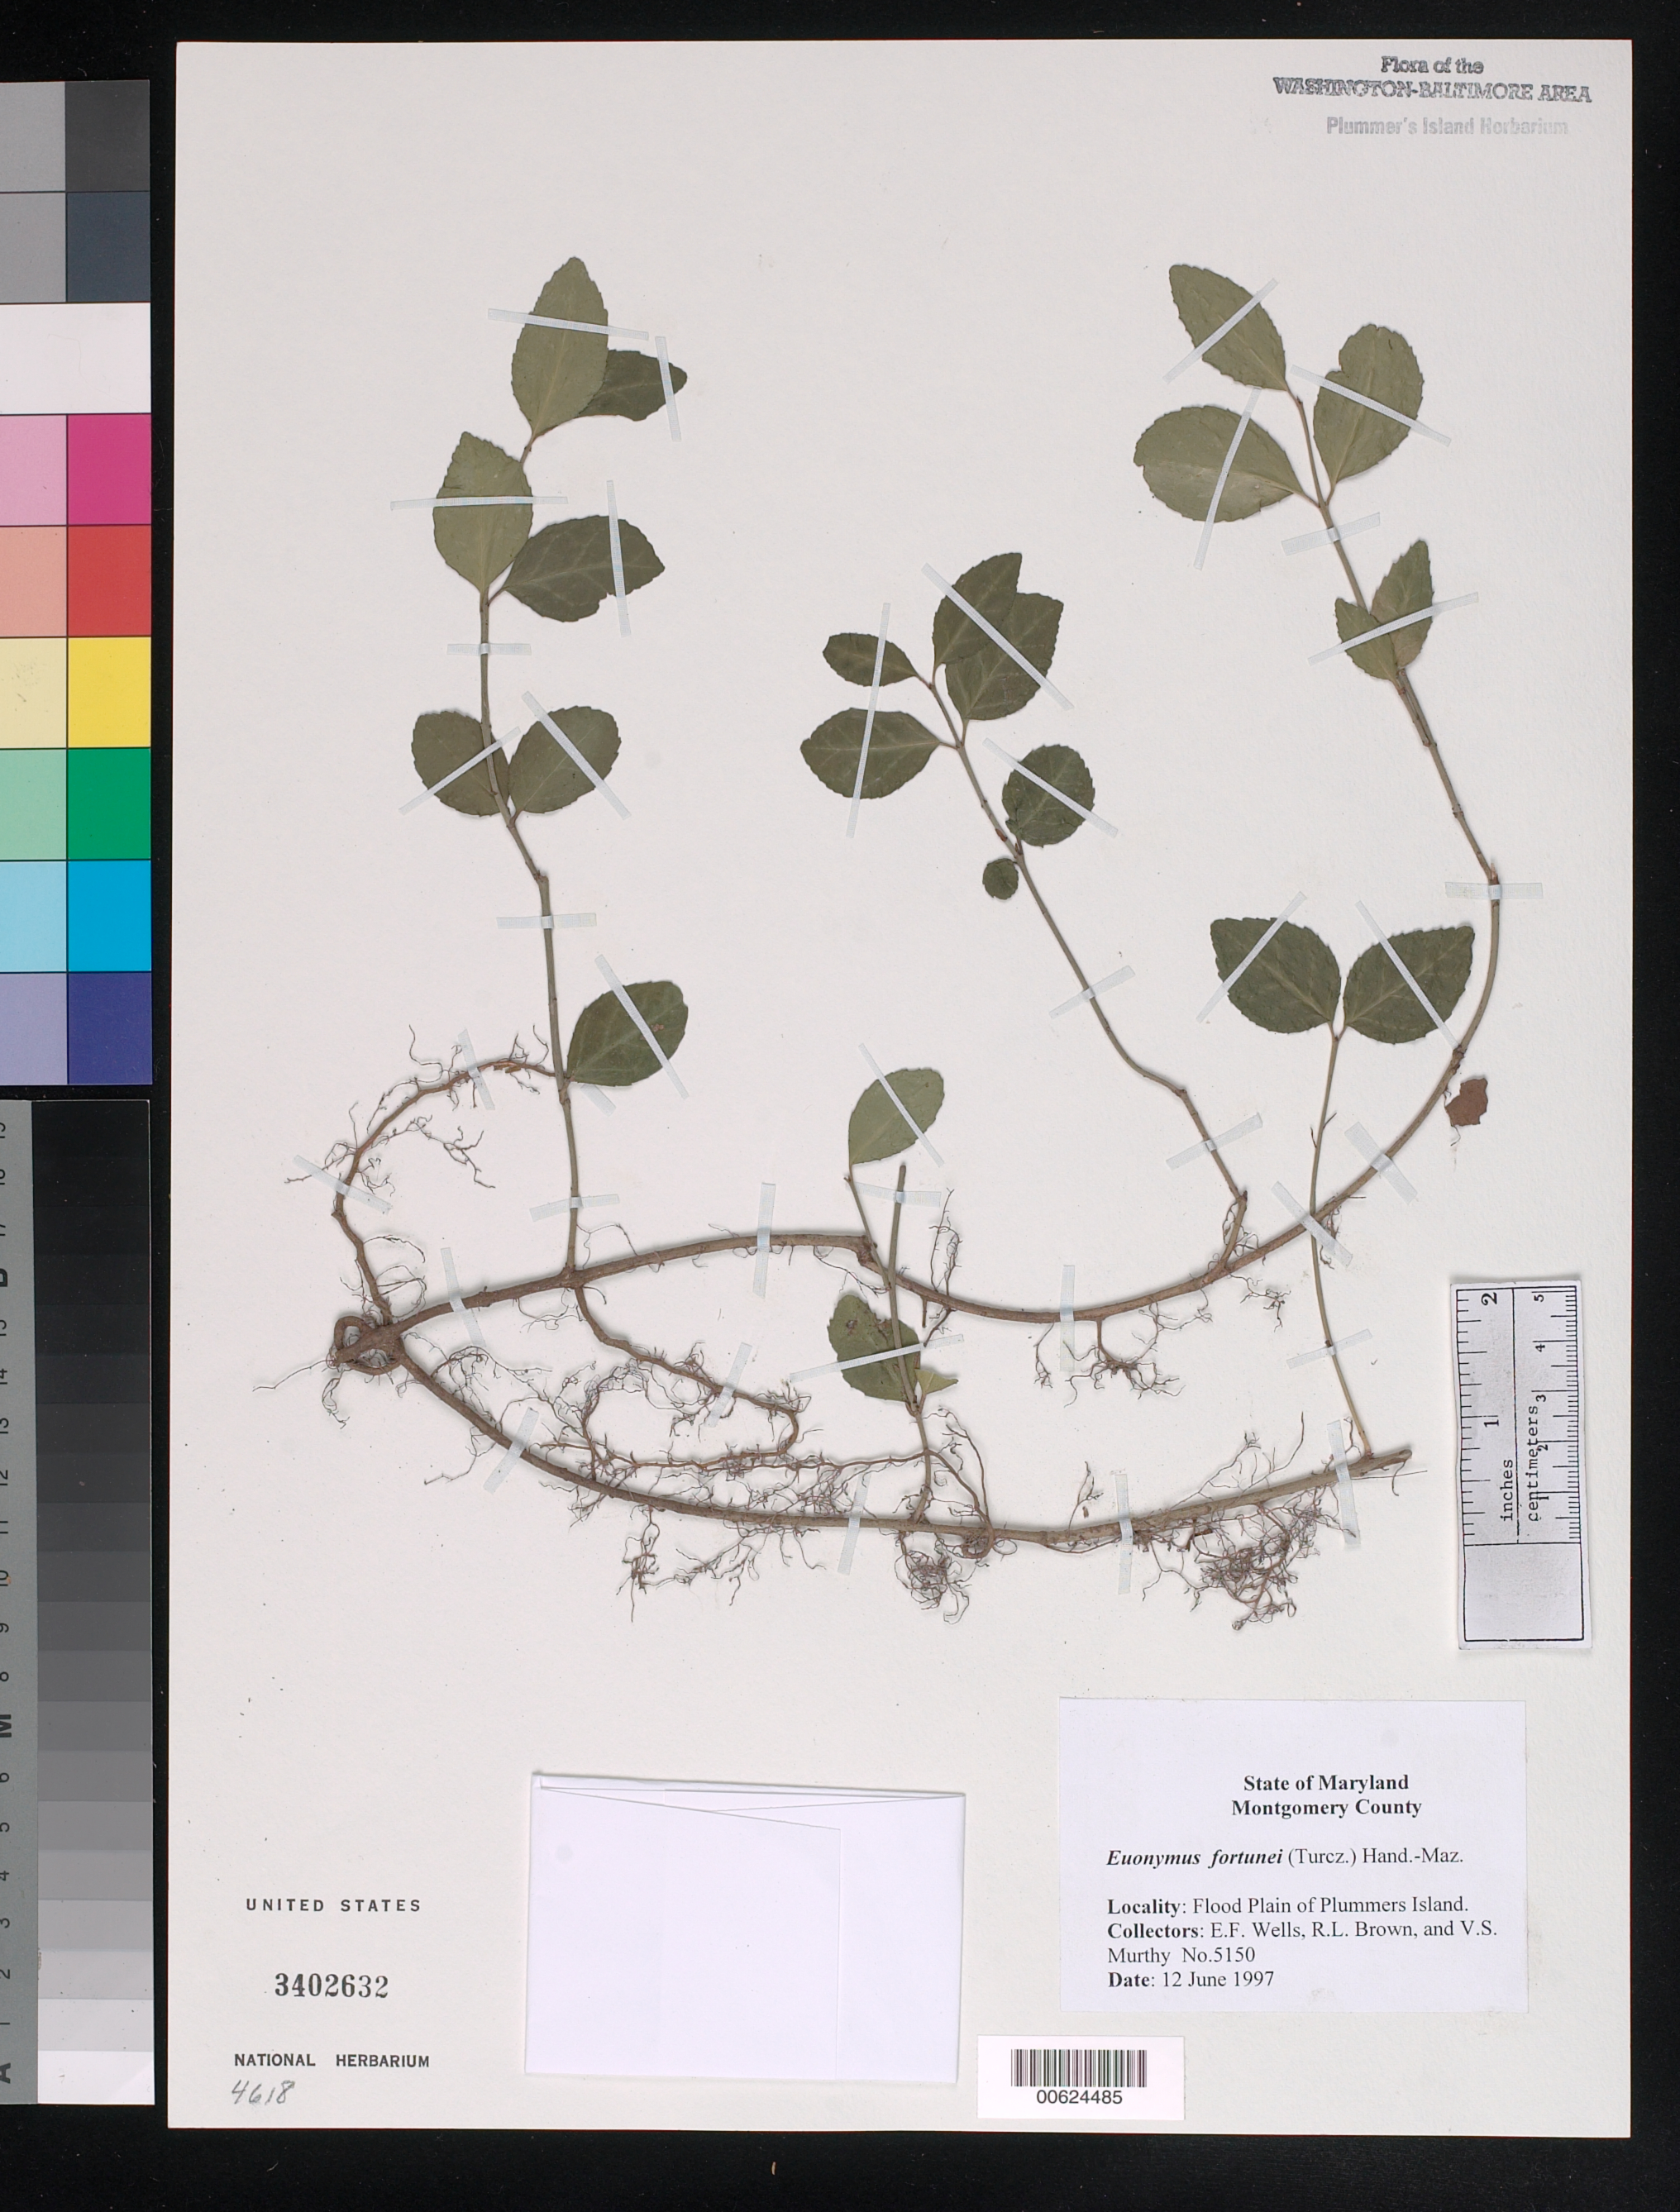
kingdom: Plantae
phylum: Tracheophyta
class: Magnoliopsida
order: Celastrales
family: Celastraceae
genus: Euonymus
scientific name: Euonymus fortunei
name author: (Turcz.) Hand.-Mazz.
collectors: E. F. Wells, R. L. Brown & V. S. Murthy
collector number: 5150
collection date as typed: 12 Jun 1997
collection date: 1997-06-12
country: United States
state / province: Maryland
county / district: Montgomery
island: Plummers Island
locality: Flood plain of Plummers Island Plummers Island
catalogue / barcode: US 3402632